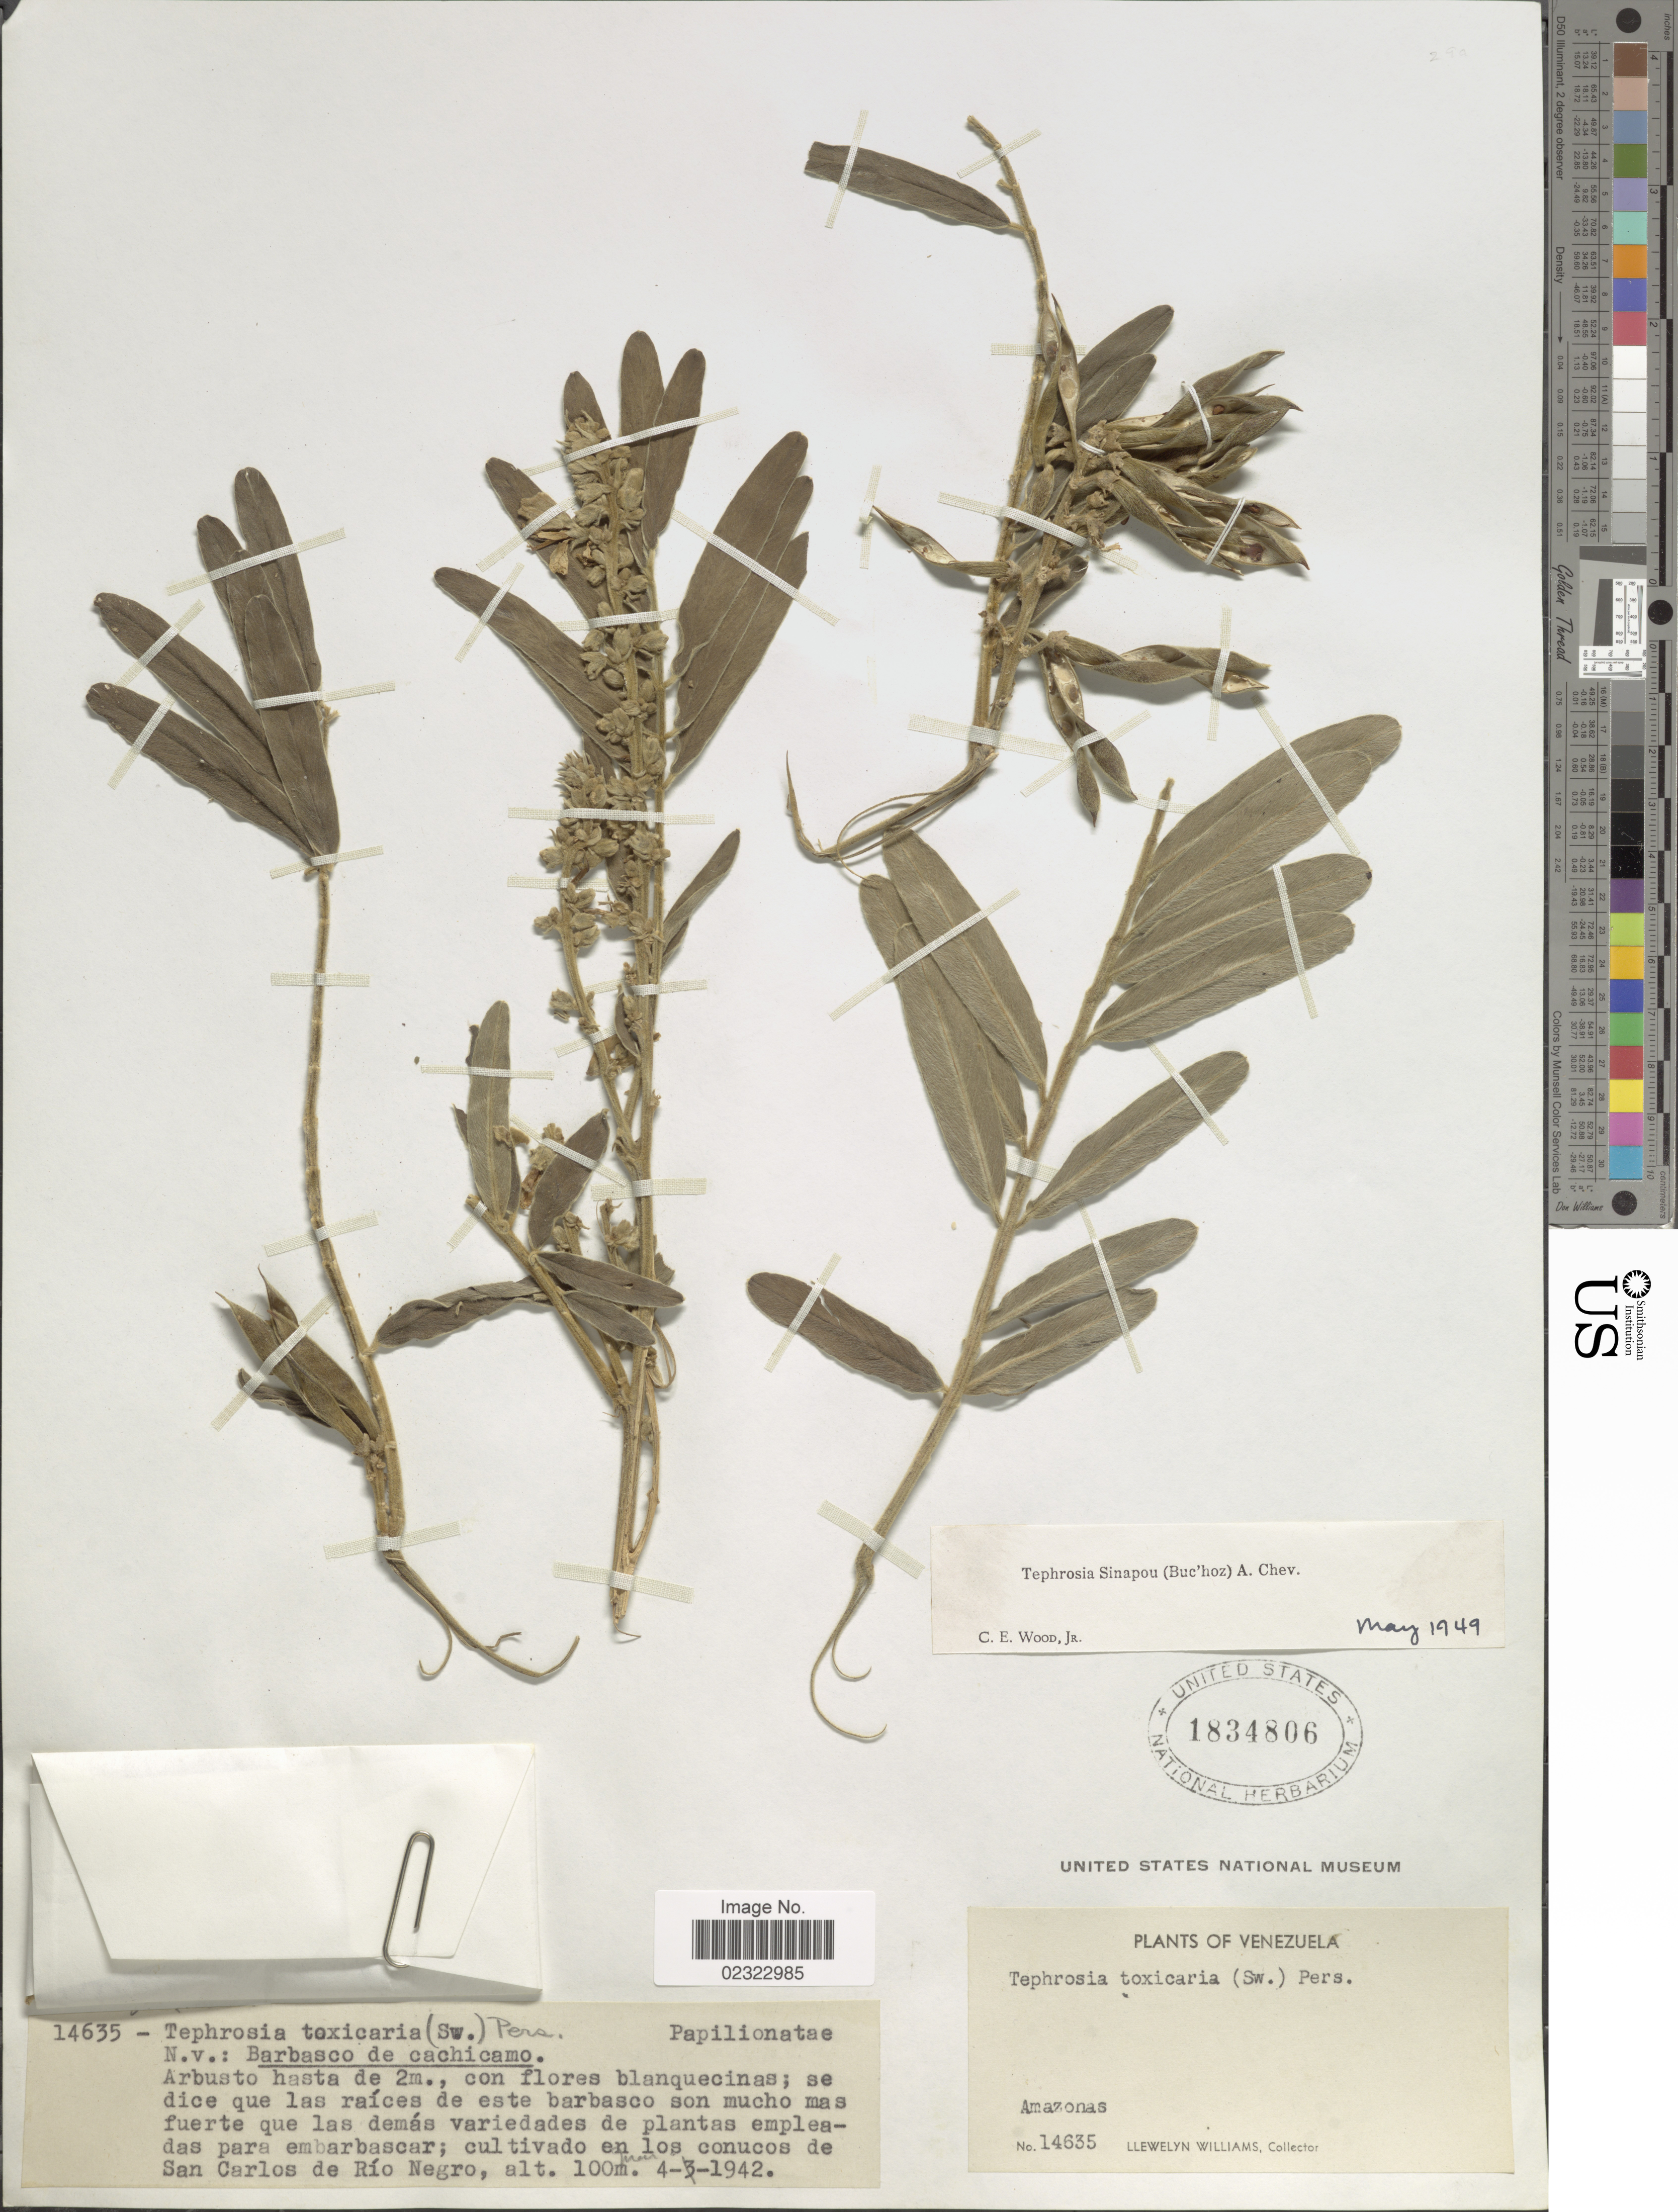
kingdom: Plantae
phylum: Tracheophyta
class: Magnoliopsida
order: Fabales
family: Fabaceae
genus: Tephrosia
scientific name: Tephrosia sinapou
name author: (Buc'hoz) A. Chev.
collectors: Ll. Williams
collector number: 14635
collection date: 1942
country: Venezuela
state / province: Amazonas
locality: San Carlos de Rio Negro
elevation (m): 100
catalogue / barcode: US 1834806